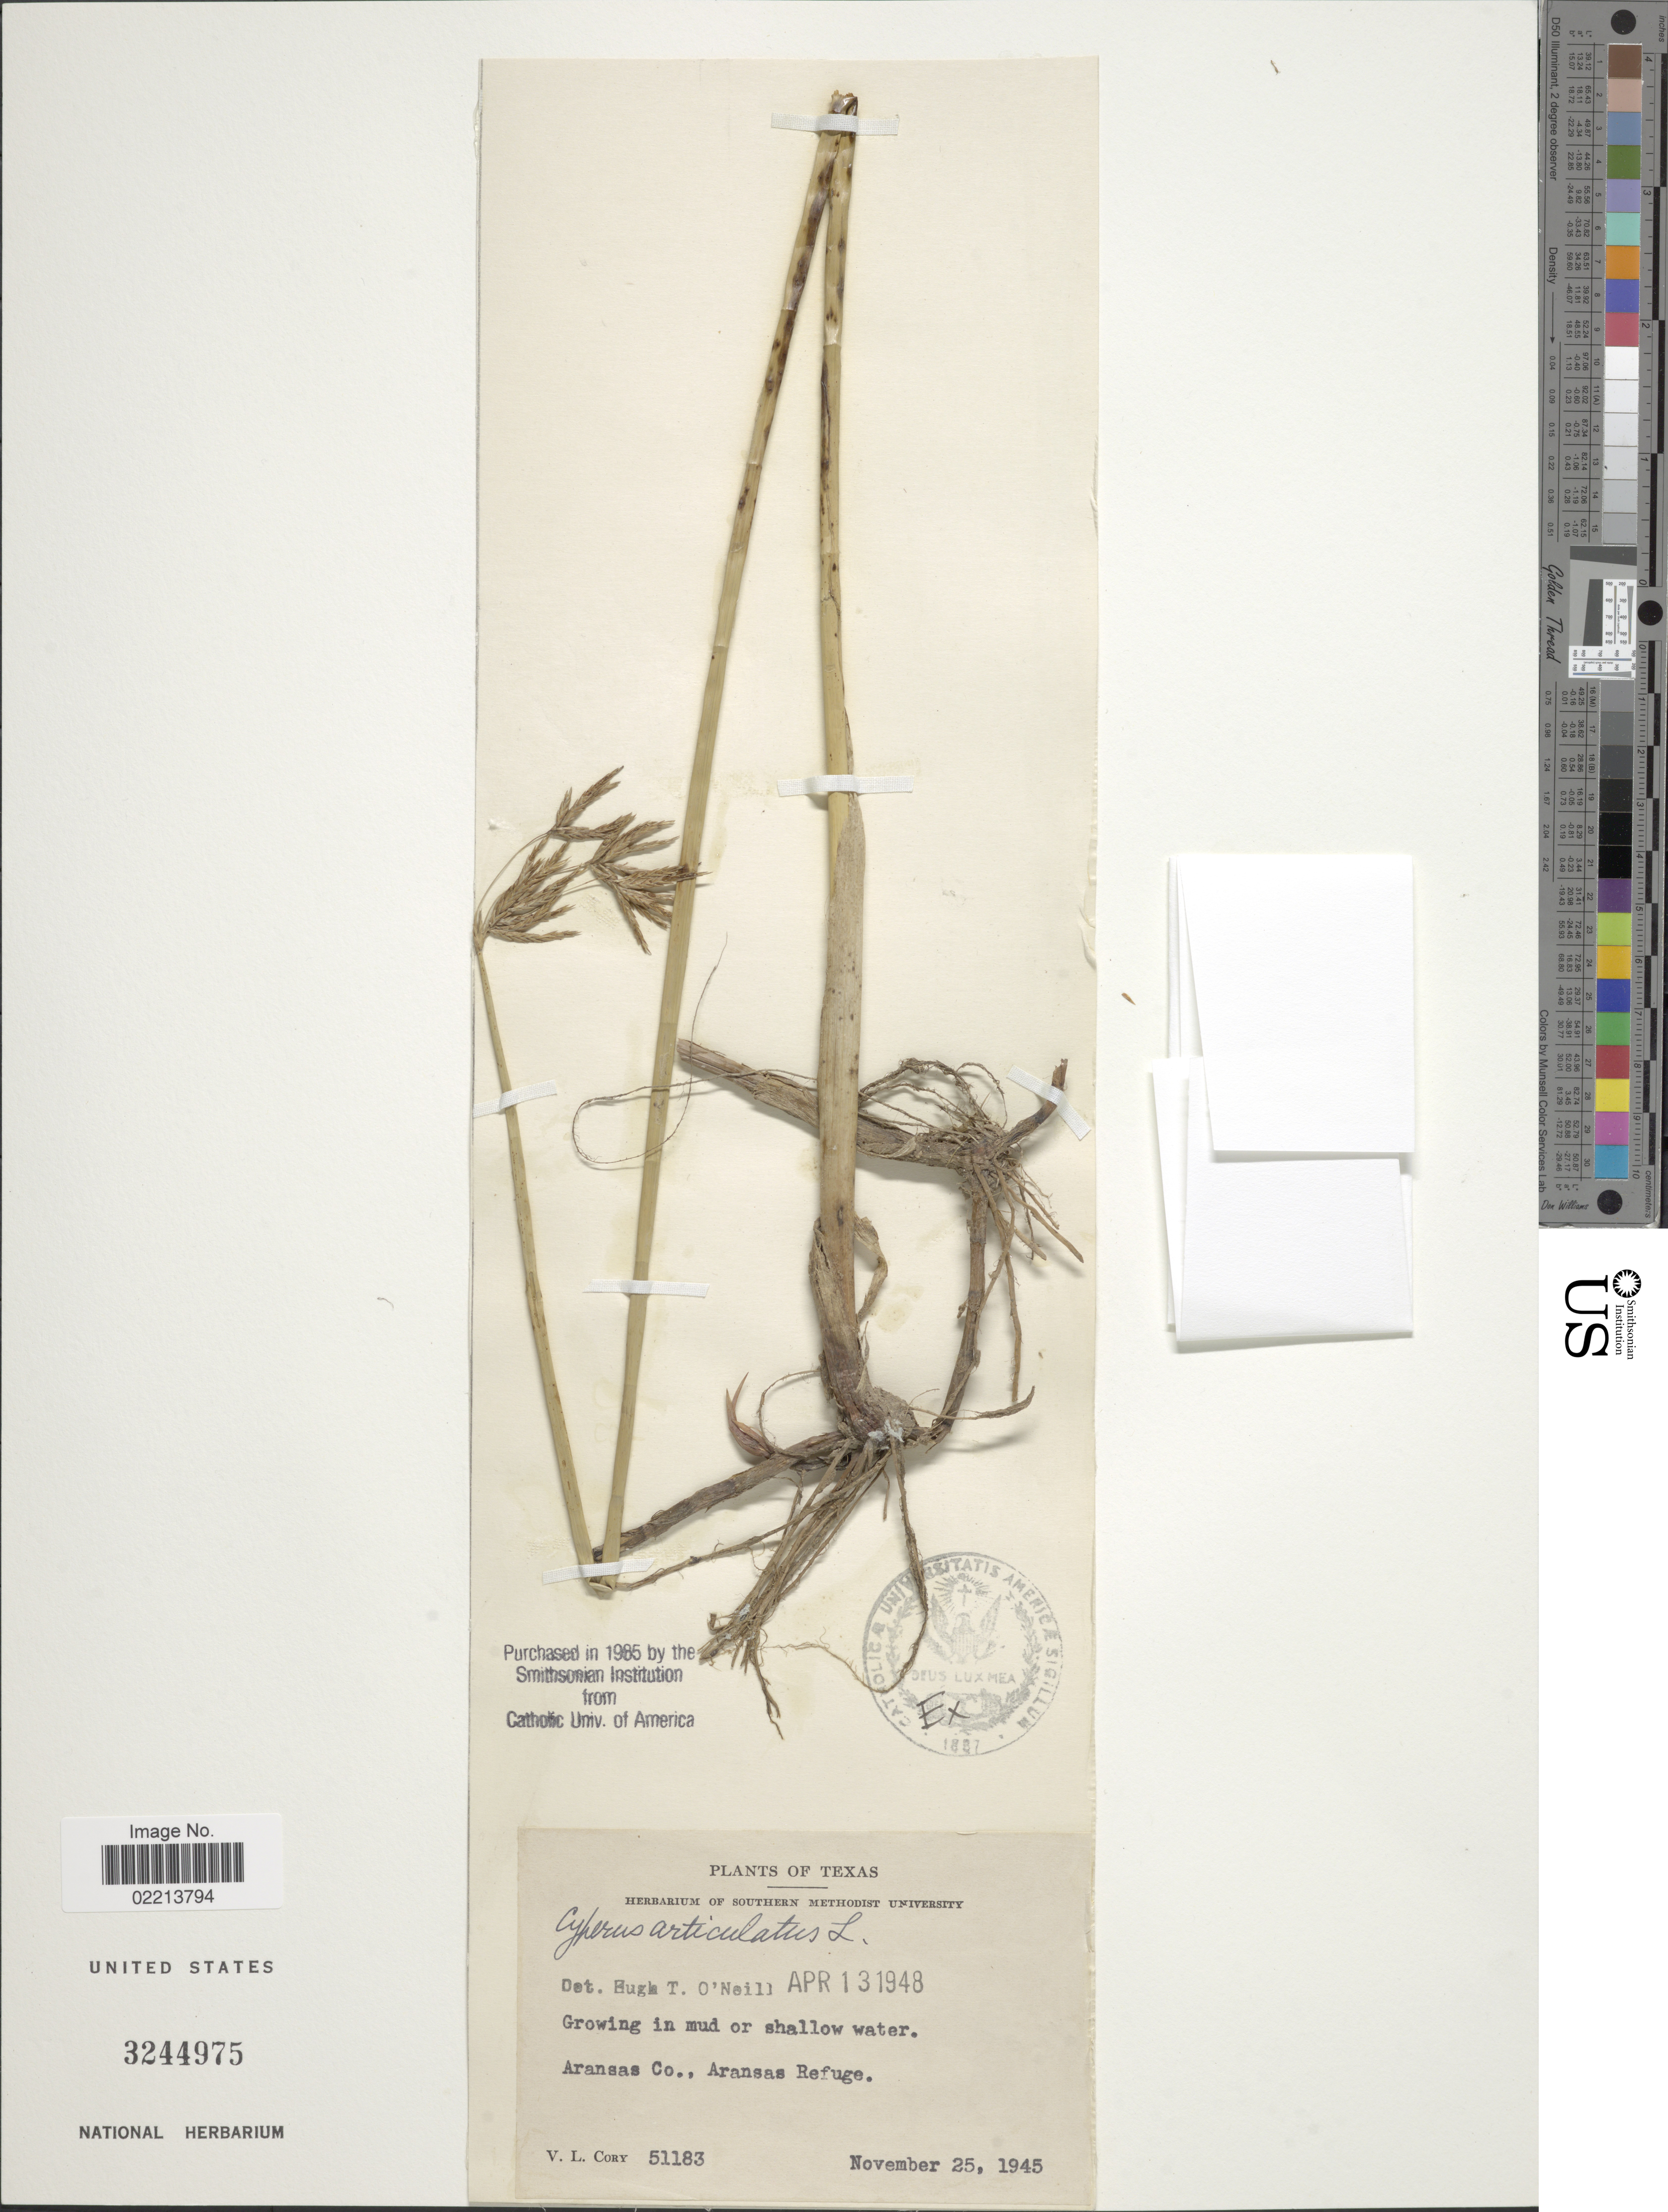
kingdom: Plantae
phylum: Tracheophyta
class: Liliopsida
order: Poales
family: Cyperaceae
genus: Cyperus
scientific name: Cyperus articulatus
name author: L.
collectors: V. Cory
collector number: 51183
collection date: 1945-11-25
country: United States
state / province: Texas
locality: Growing in mud or shallow water, Aransas Co., Aransas Refuge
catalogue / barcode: US 3244975